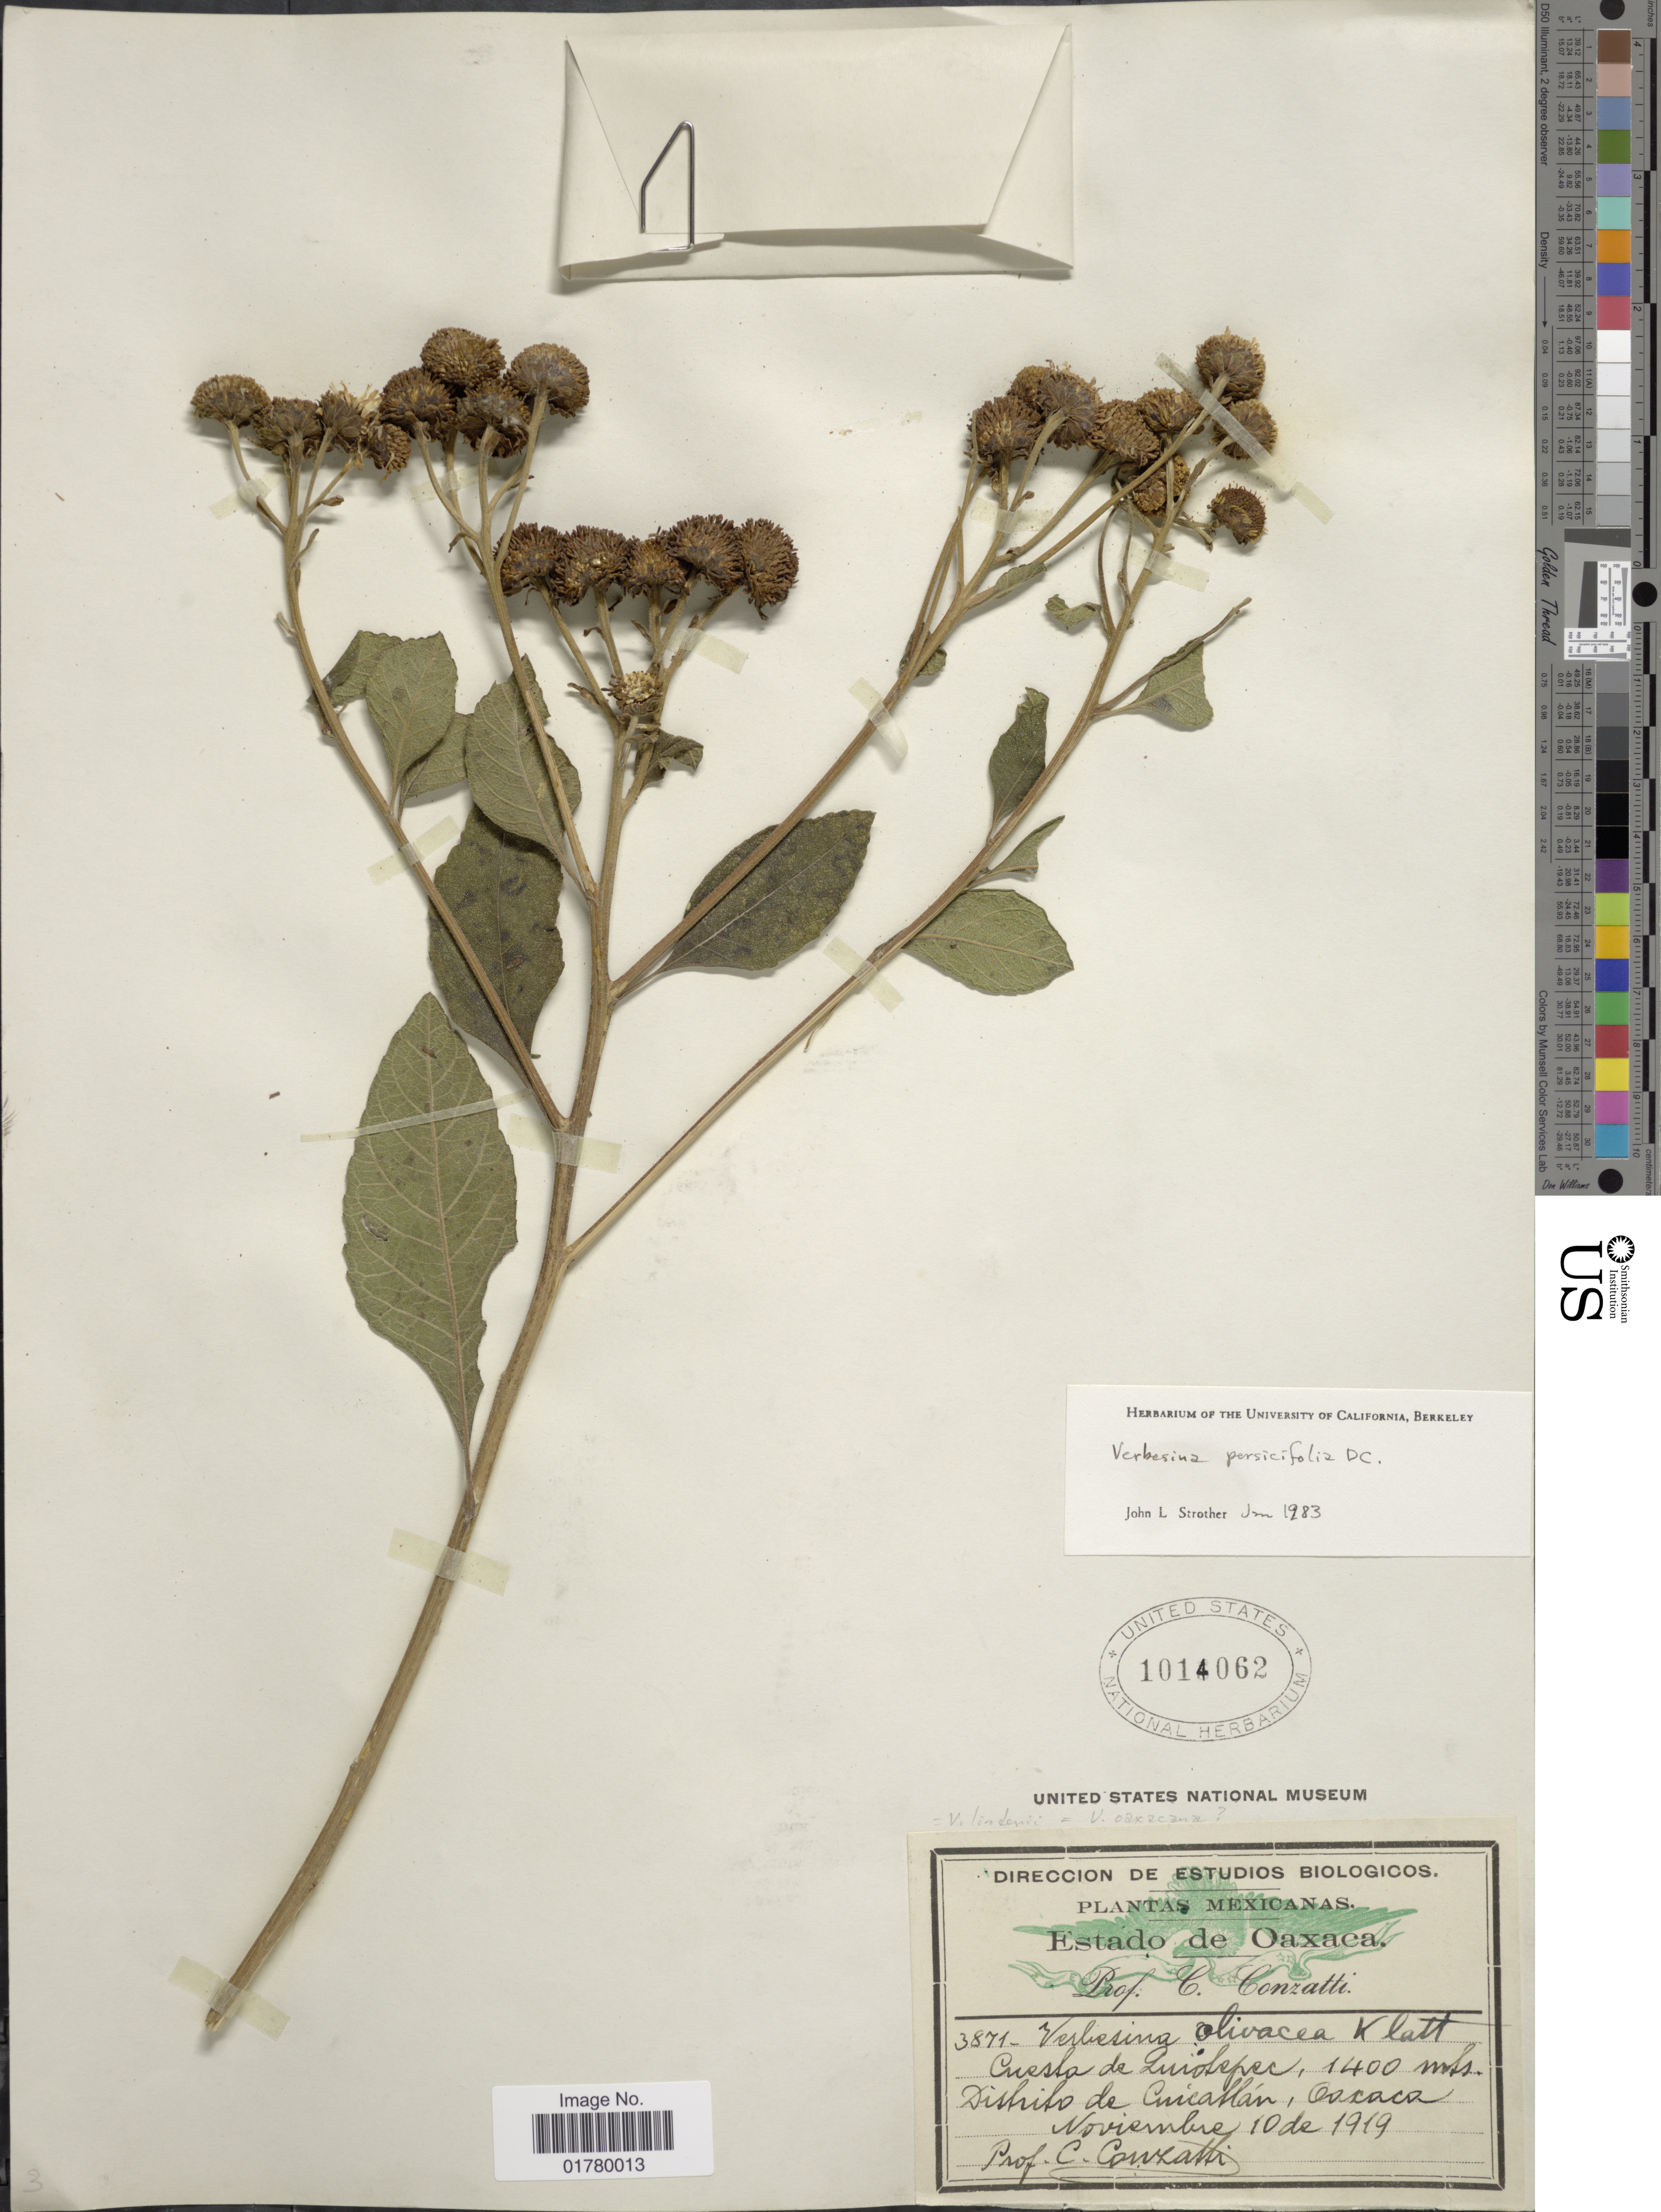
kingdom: Plantae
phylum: Tracheophyta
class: Magnoliopsida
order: Asterales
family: Asteraceae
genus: Verbesina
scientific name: Verbesina persicifolia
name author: DC.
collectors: C. Conzatti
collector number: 3871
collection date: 1919-11-10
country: Mexico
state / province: Oaxaca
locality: Cuesta de Quiotepec, Distrito de Cuicatlán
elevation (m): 1400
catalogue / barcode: US 1014062